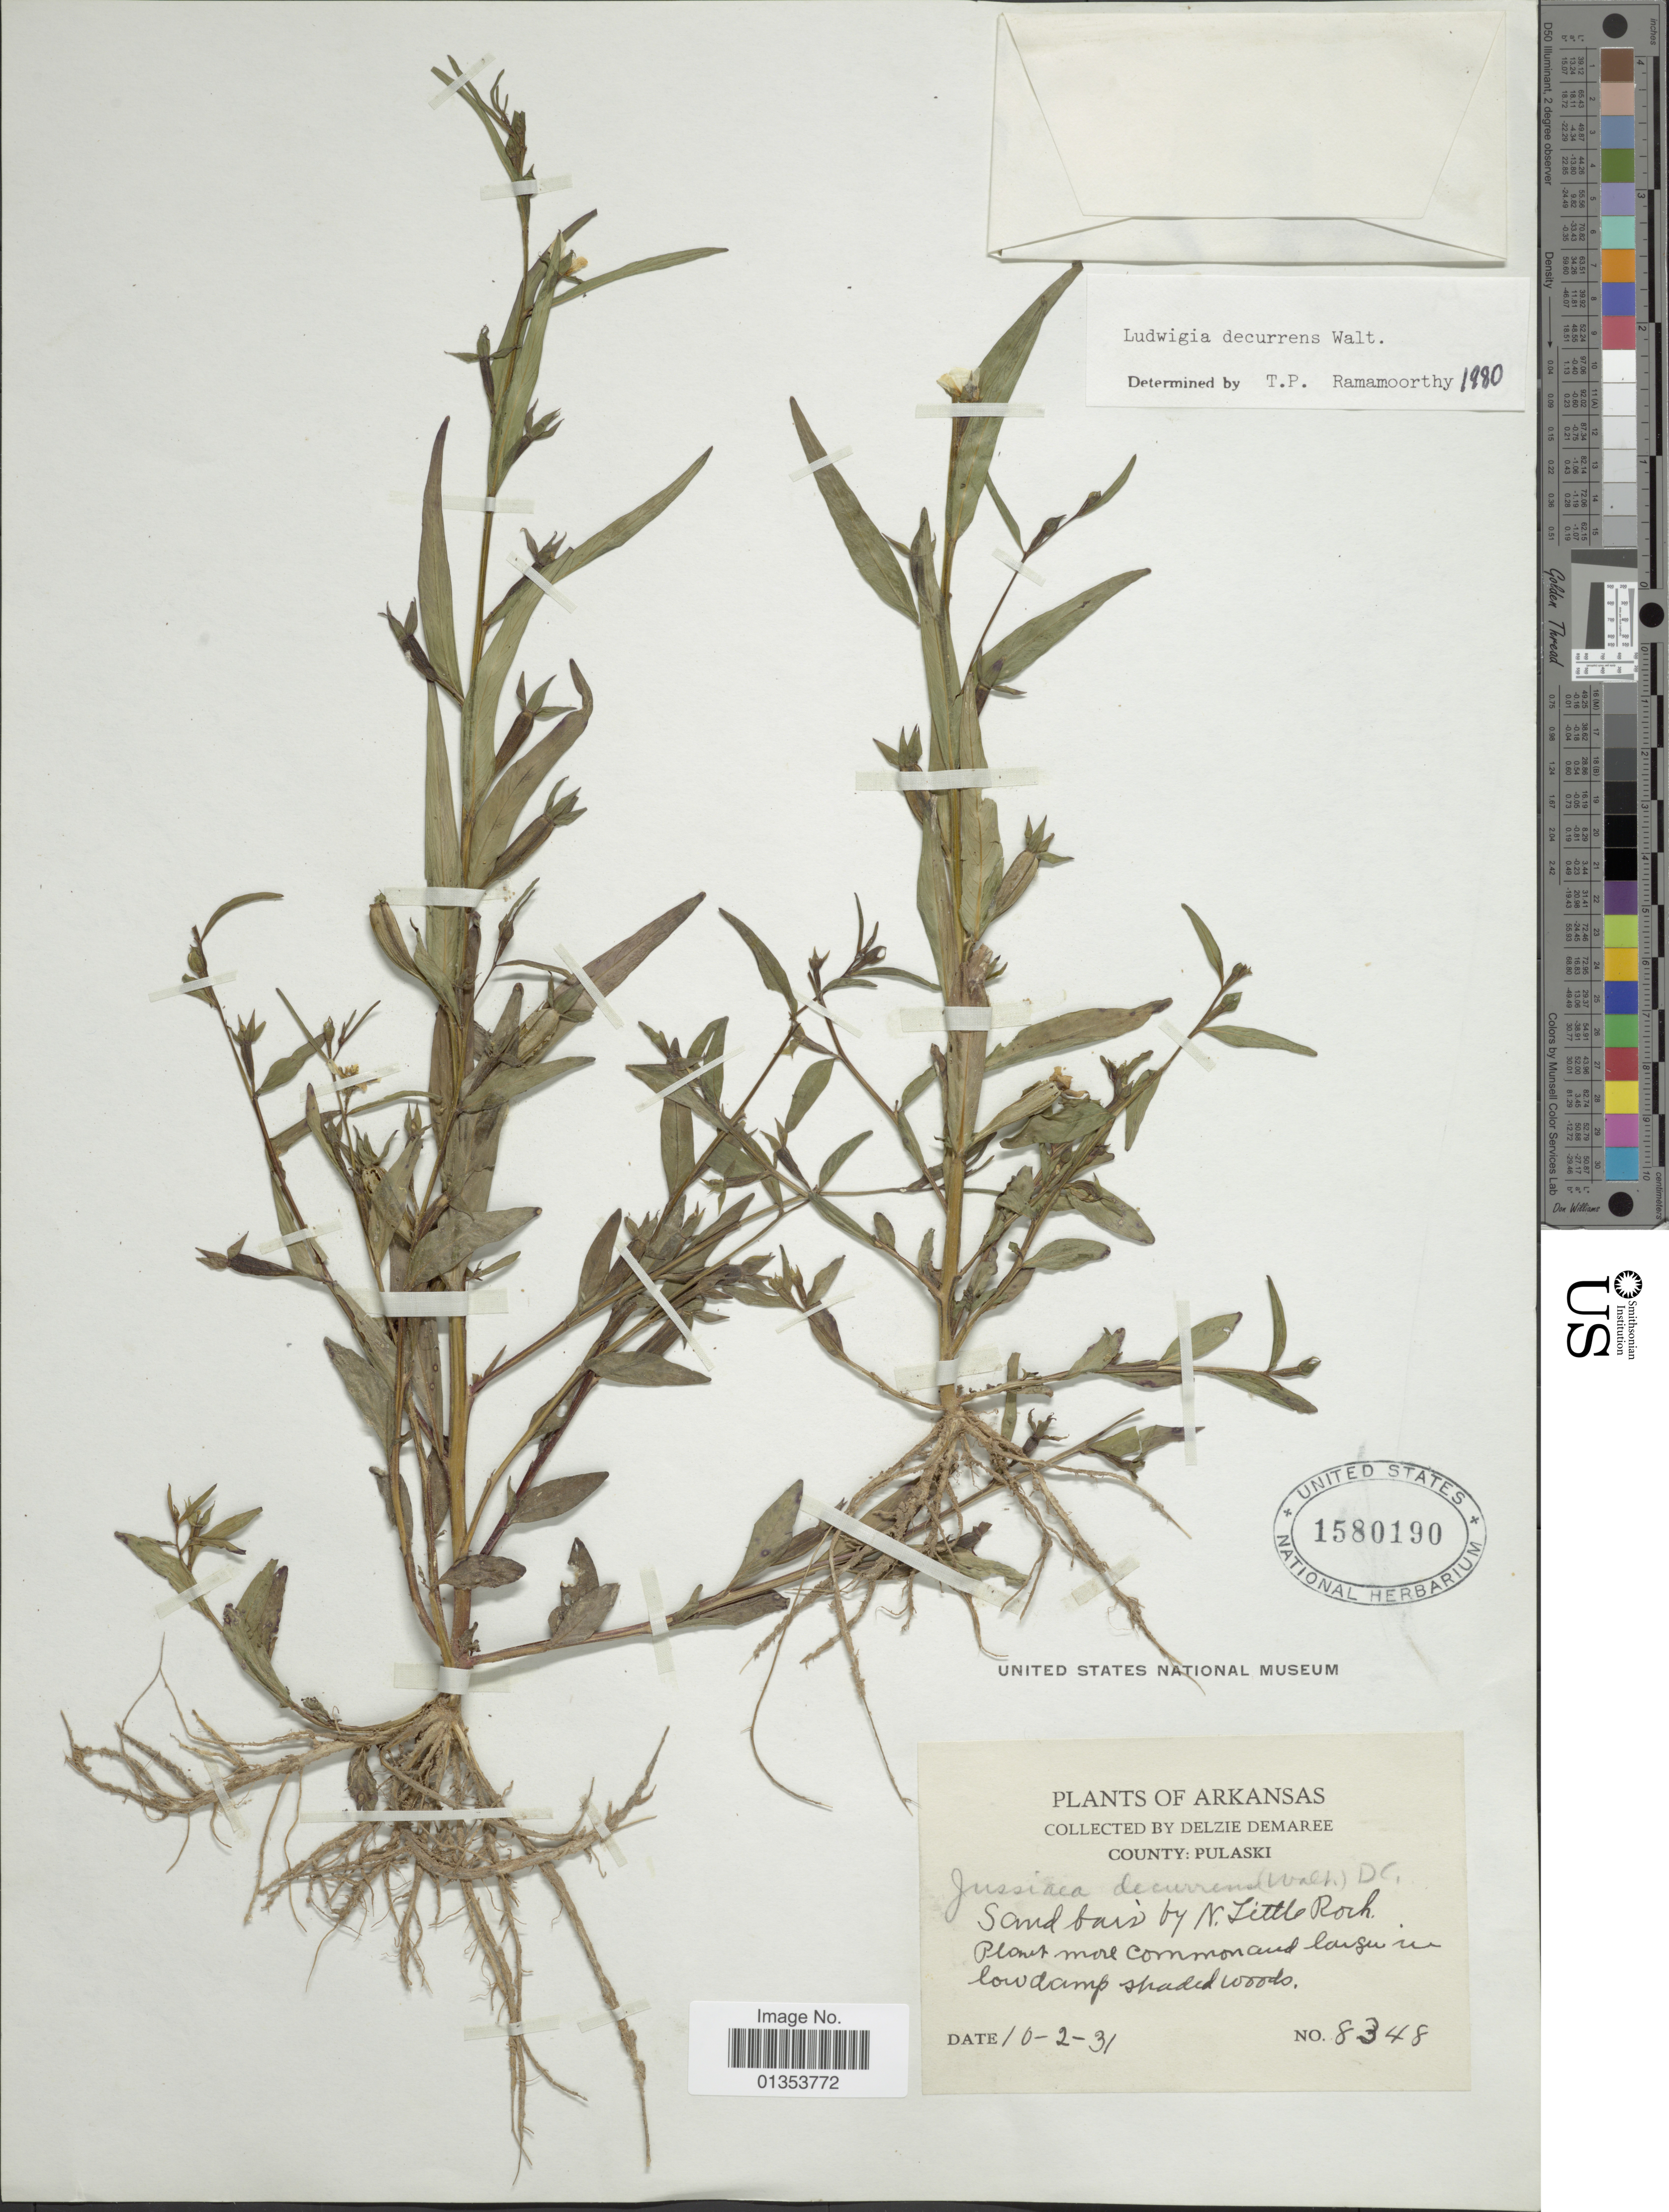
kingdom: Plantae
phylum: Tracheophyta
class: Magnoliopsida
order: Myrtales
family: Onagraceae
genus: Ludwigia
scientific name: Ludwigia decurrens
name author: Walter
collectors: D. Demaree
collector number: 8348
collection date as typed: Transcribed d/m/y: 2/10/31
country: United States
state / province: Arkansas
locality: County: Pulaski, Sand bain by N. Little Rock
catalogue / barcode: US 1580190